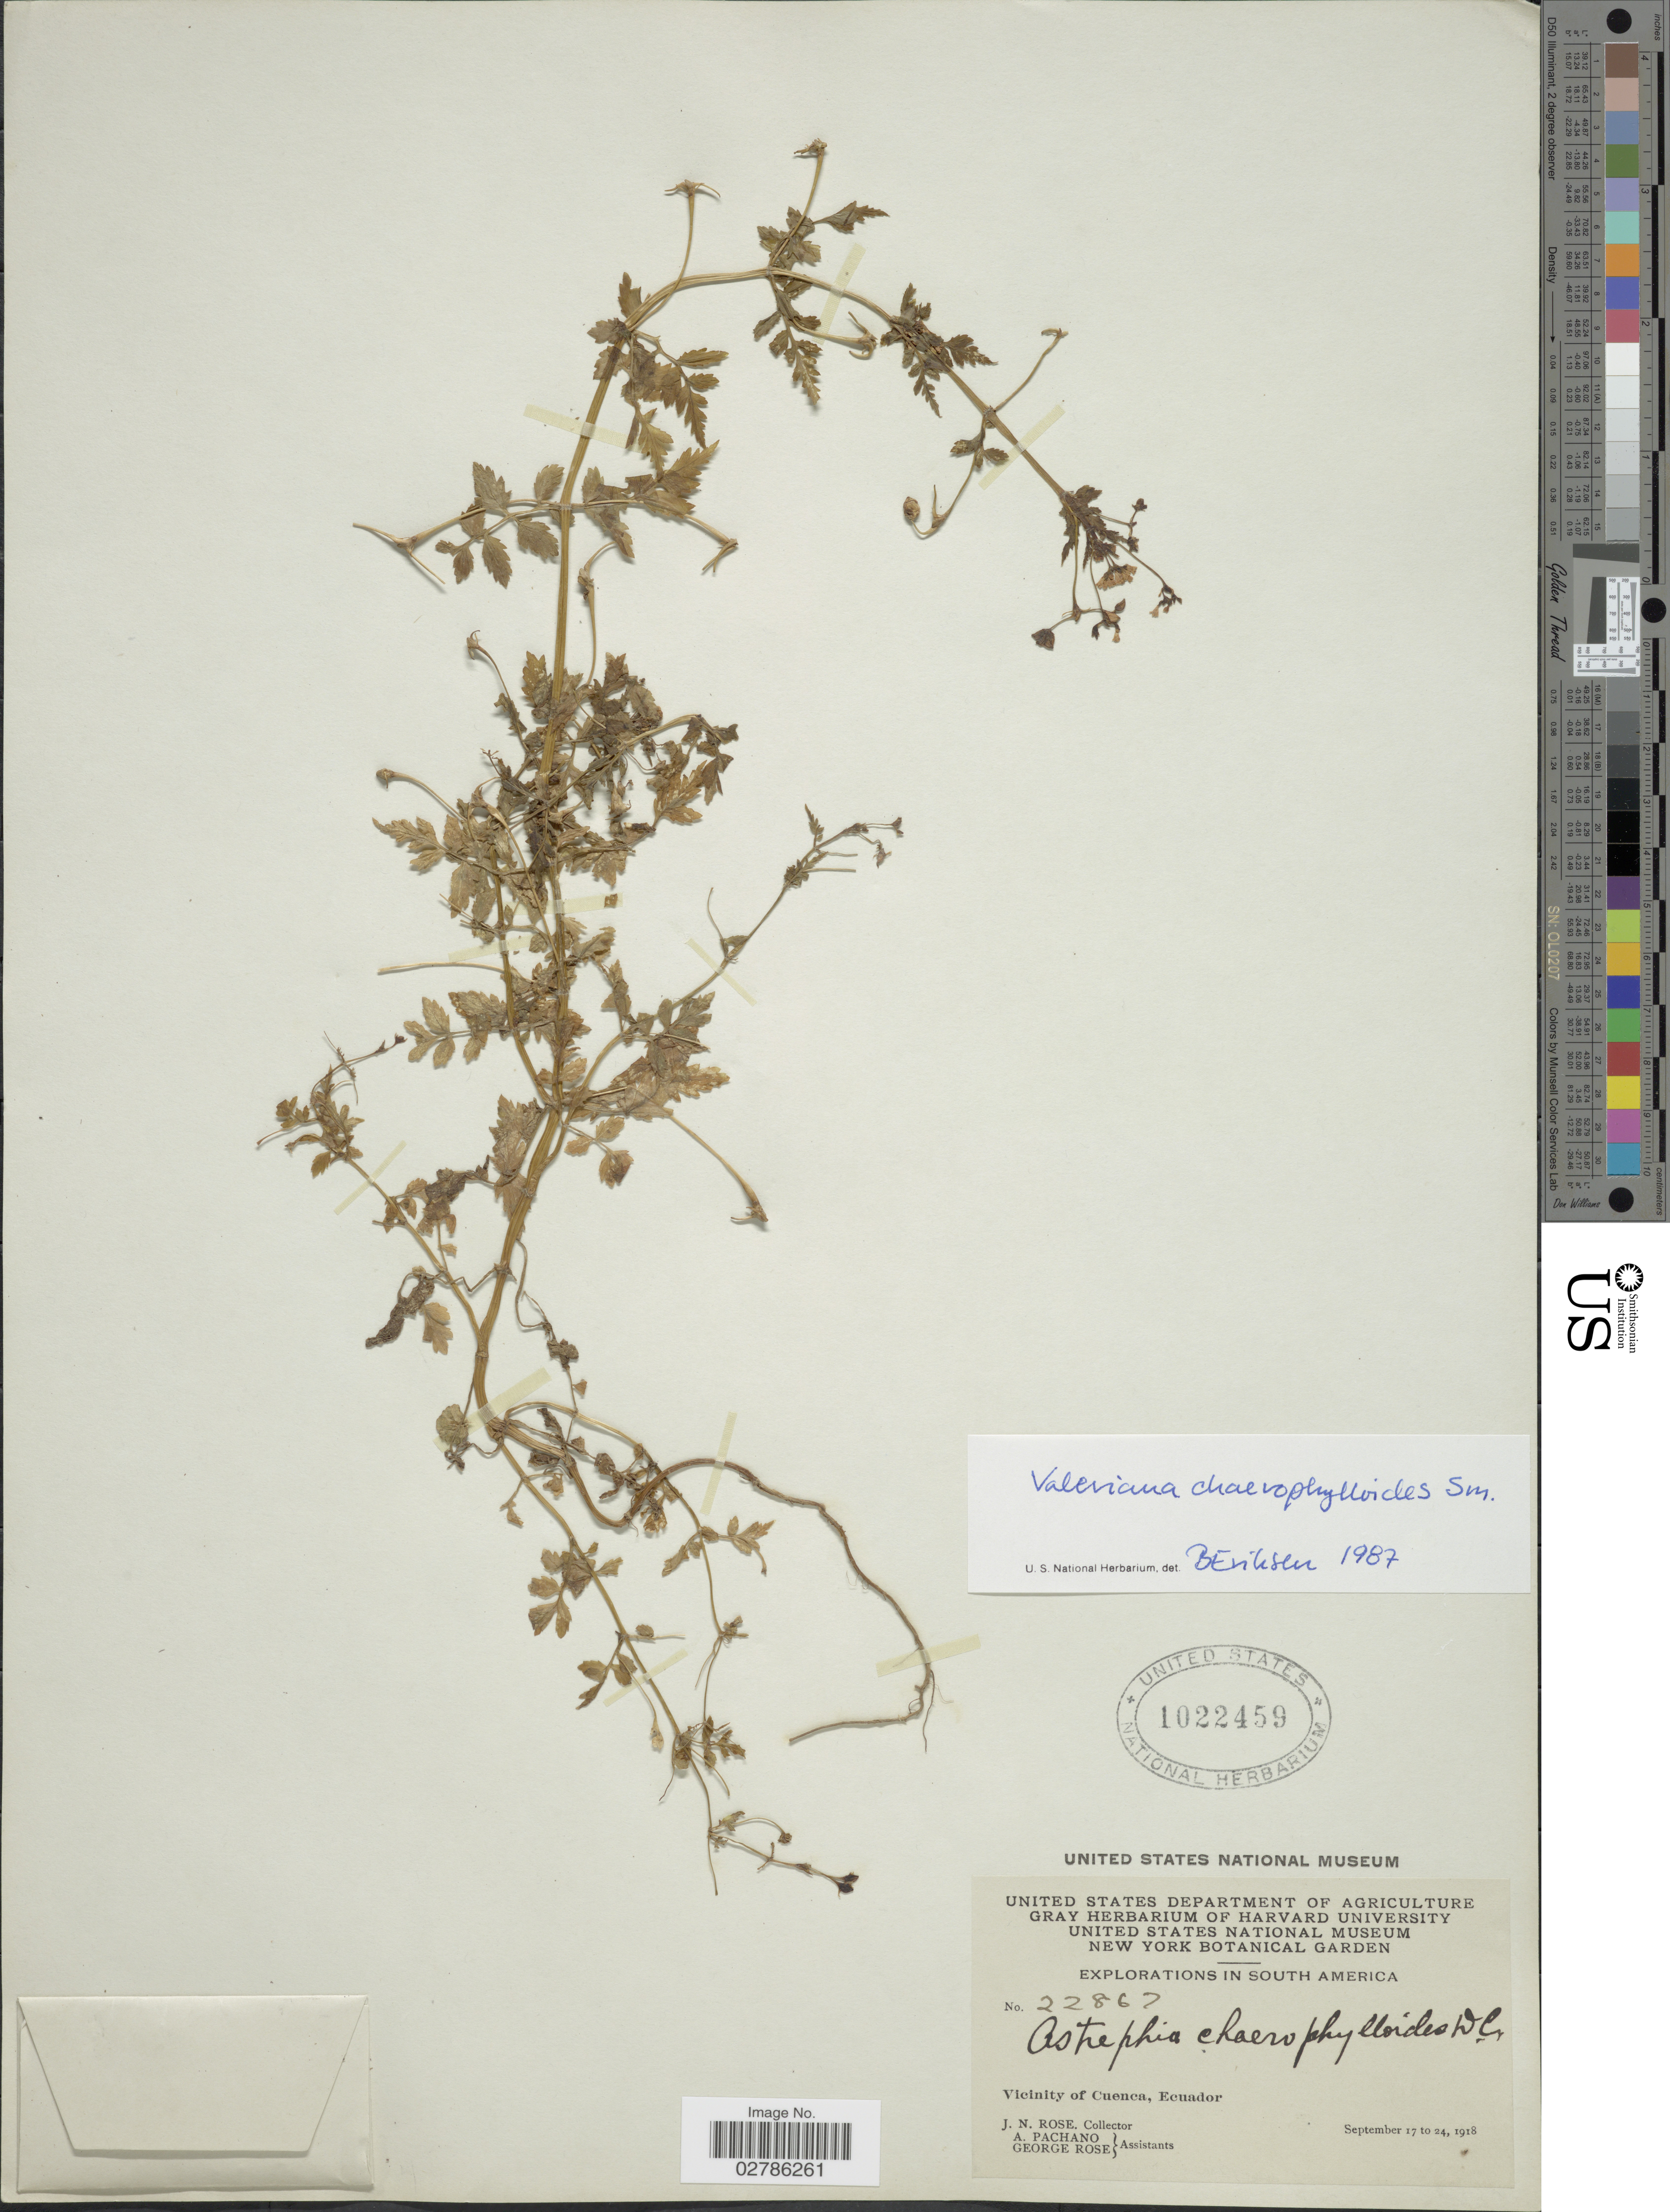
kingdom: Plantae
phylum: Tracheophyta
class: Magnoliopsida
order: Dipsacales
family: Caprifoliaceae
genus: Astrephia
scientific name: Astrephia chaerophylloides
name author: (Sm.) DC.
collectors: J. N. Rose, A. Pachano & G. Rose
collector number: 22867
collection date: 1918-09-17/1918-09-24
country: Ecuador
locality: Vicinity of Cuenca.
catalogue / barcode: US 1022459